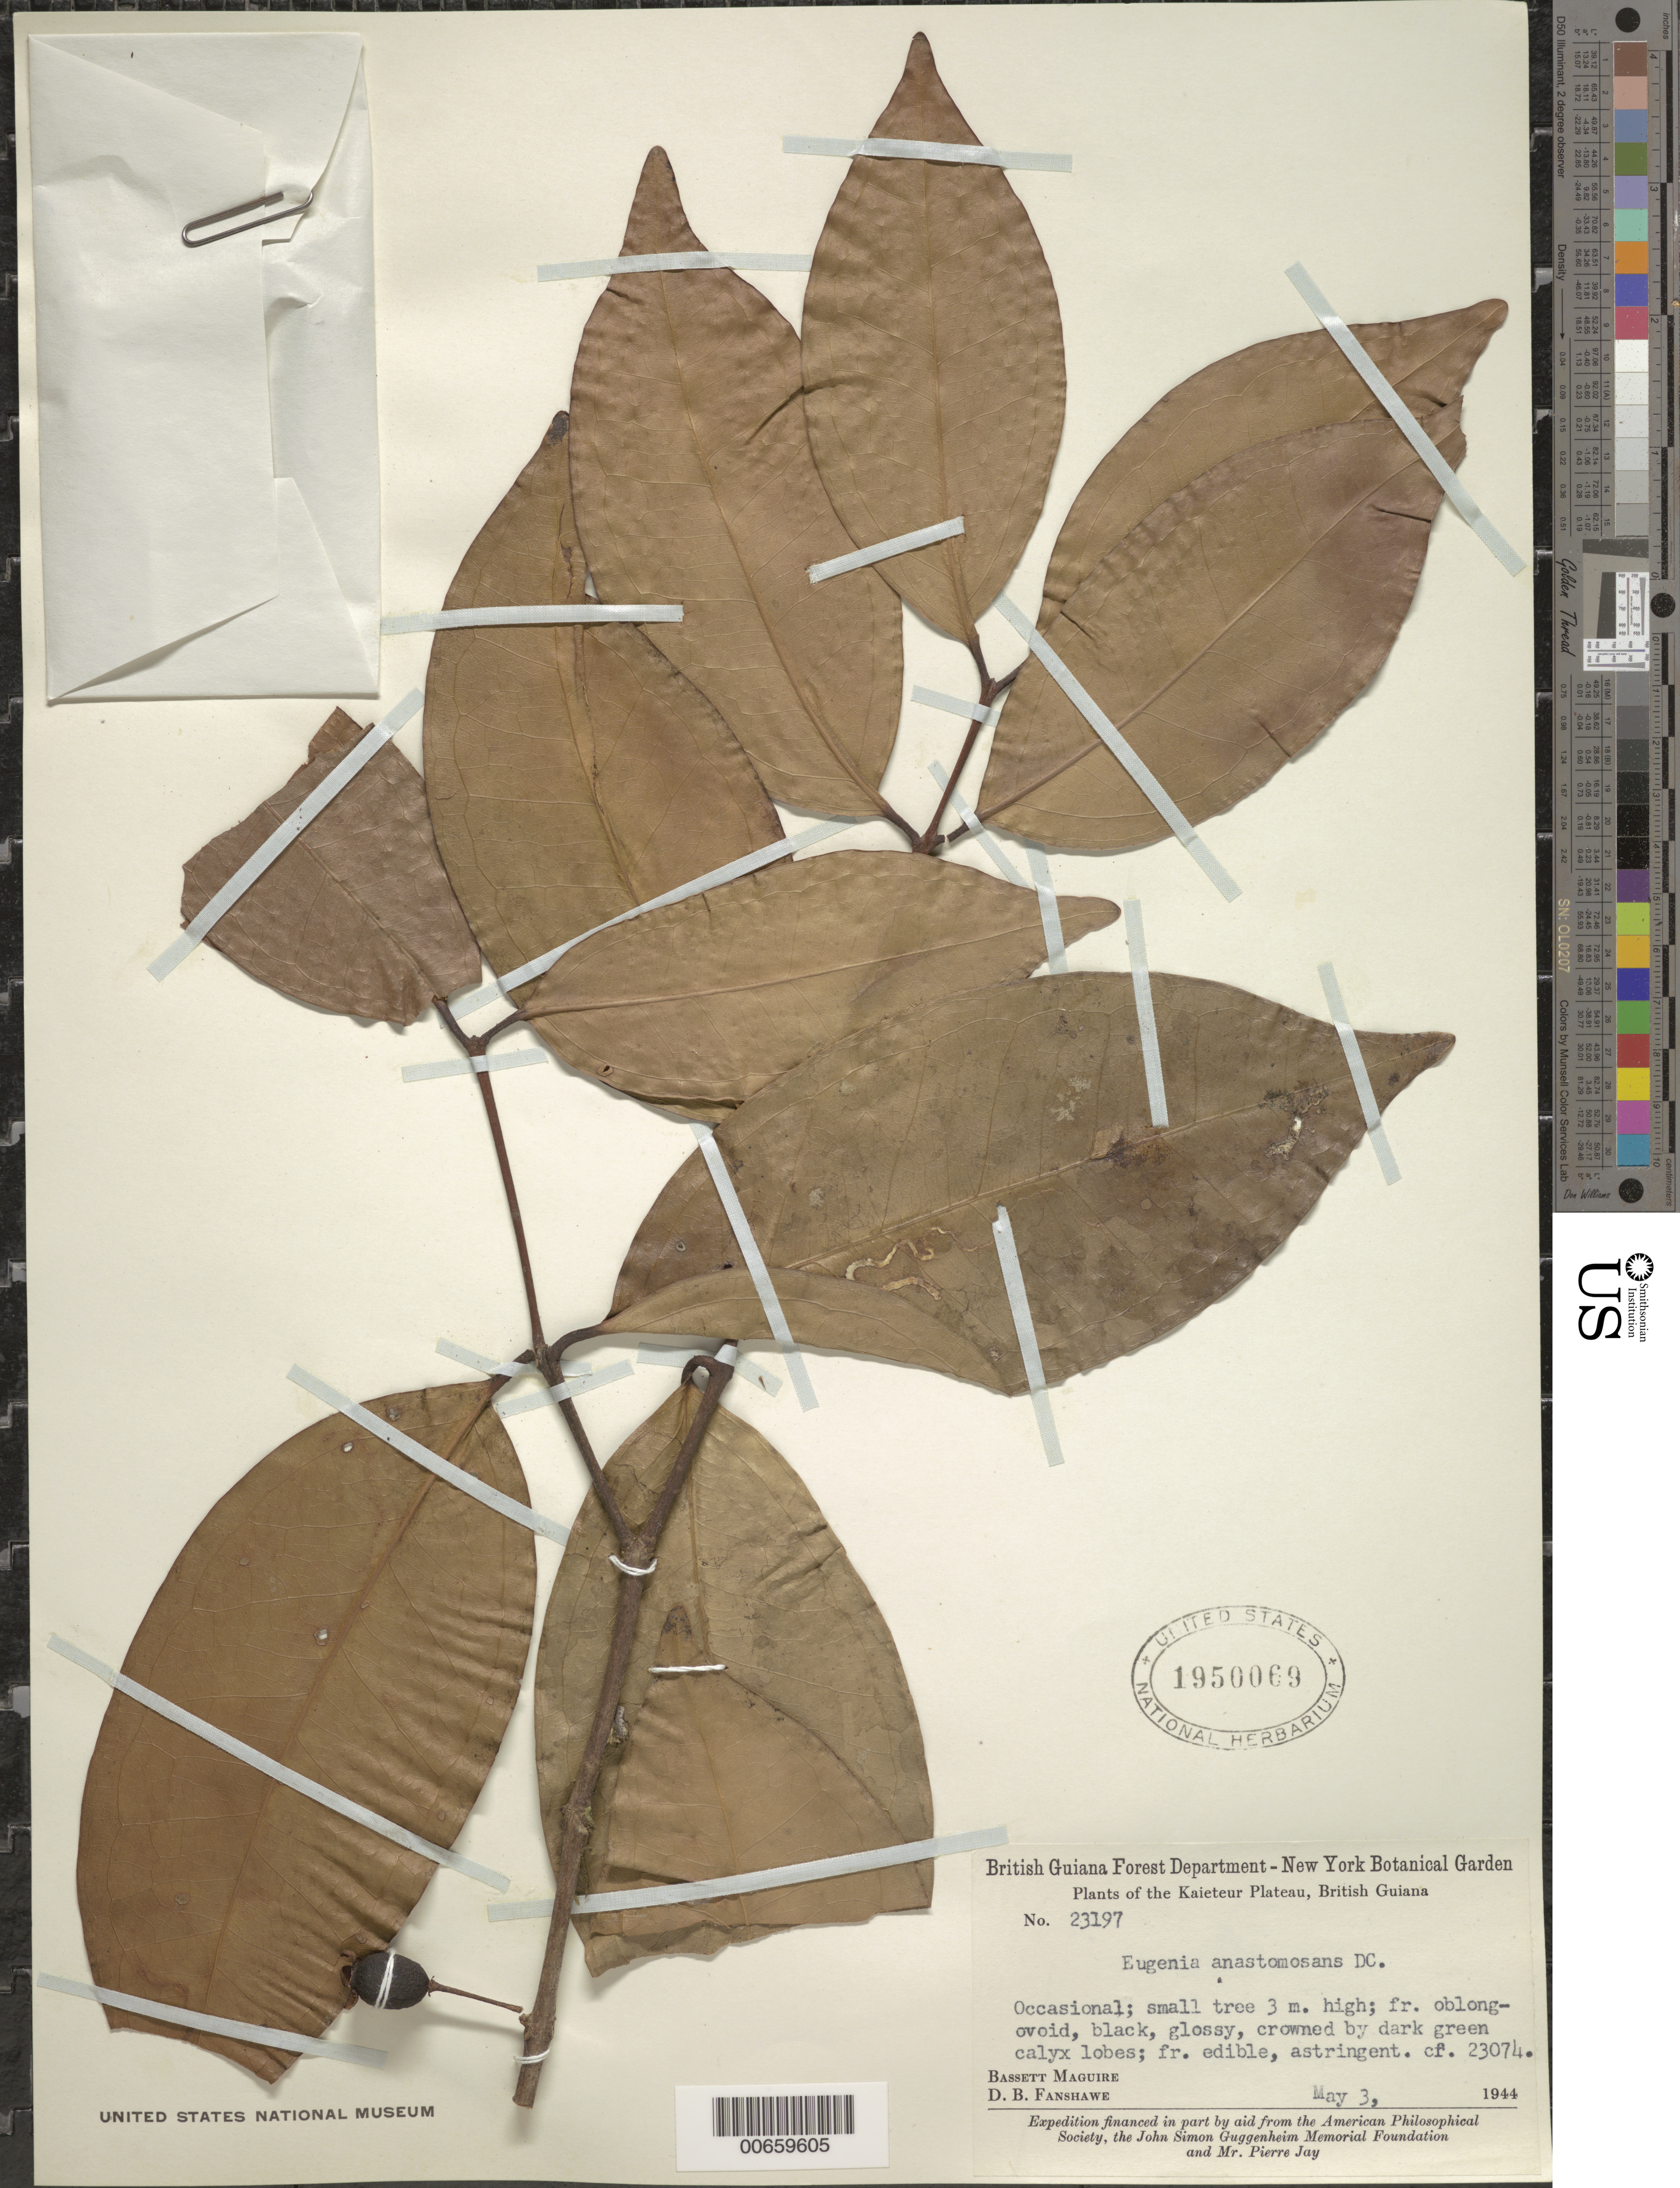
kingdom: Plantae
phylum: Tracheophyta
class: Magnoliopsida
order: Myrtales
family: Myrtaceae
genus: Eugenia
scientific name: Eugenia anastomosans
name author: DC.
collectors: B. Maguire & D. B. Fanshawe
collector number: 23197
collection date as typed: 3-May-44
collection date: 1944-05-03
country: Guyana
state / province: Potaro-Siparuni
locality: Kaieteur Plateau, Potaro River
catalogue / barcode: US 1950069